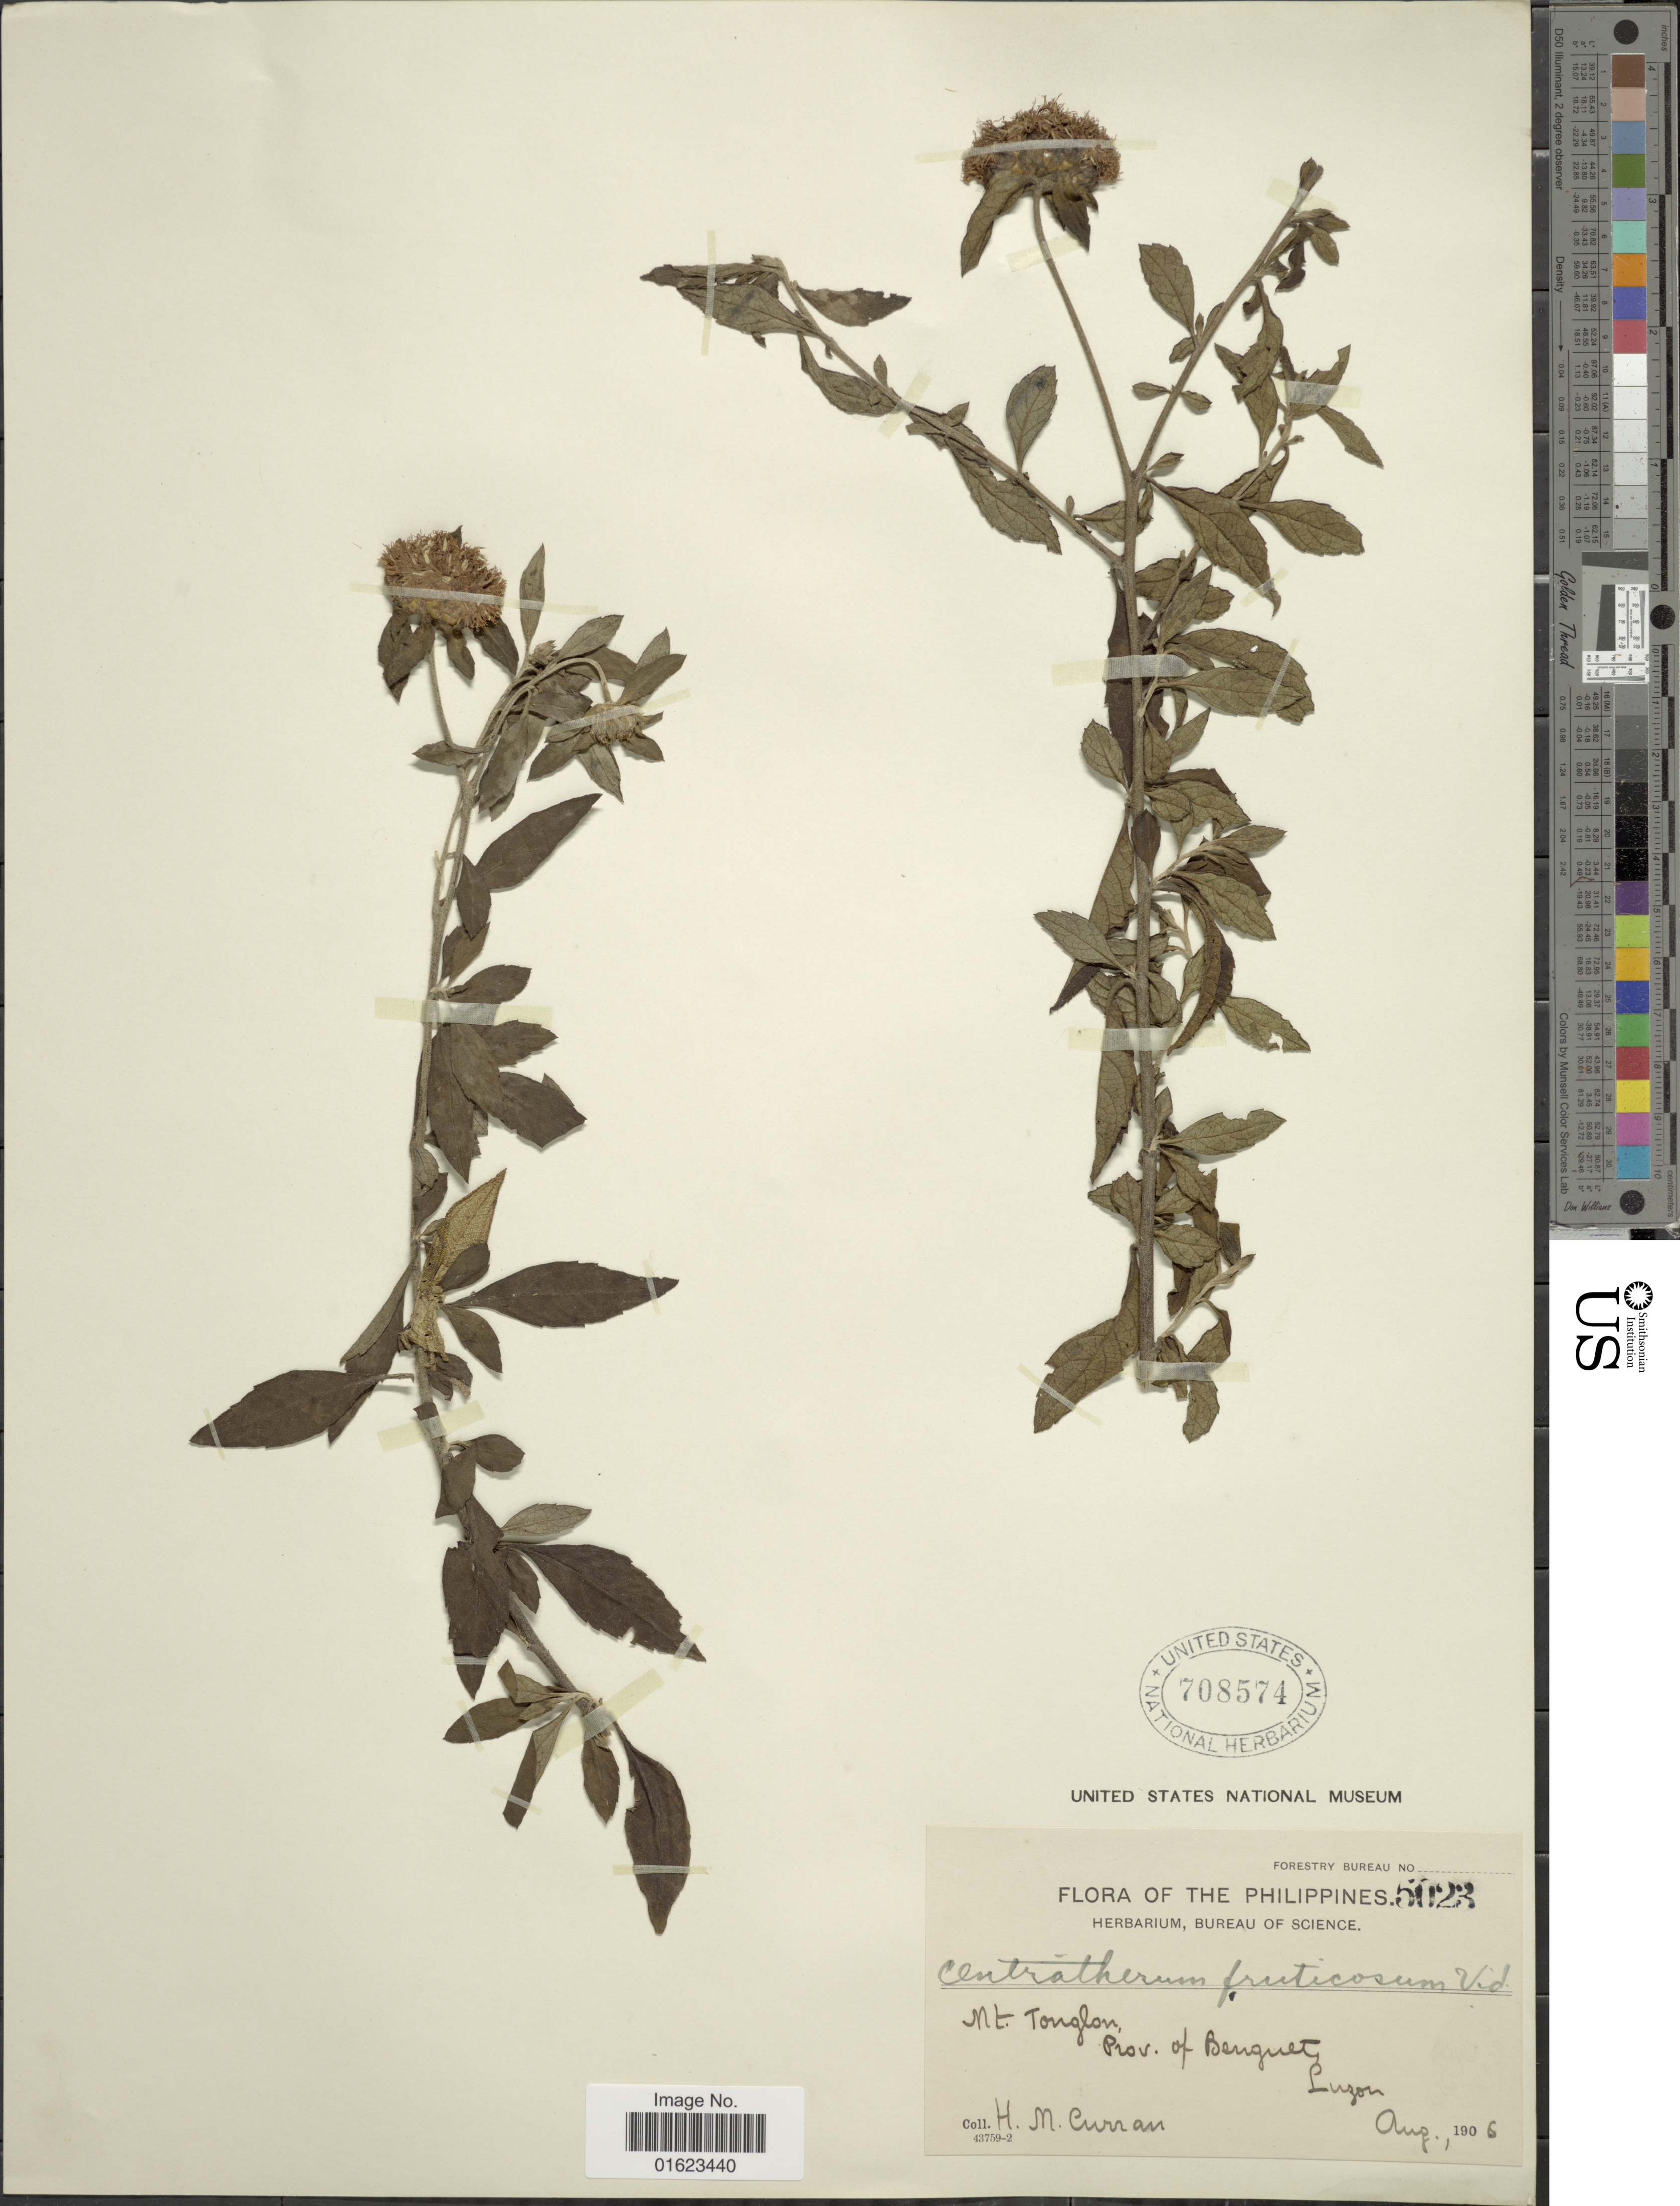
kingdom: Plantae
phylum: Tracheophyta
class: Magnoliopsida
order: Asterales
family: Asteraceae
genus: Centratherum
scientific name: Centratherum punctatum subsp. fruticosum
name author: (Elmer) K. Kirkman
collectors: H. M. Curran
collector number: Forestry Bureau 5023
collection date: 1906-08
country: Philippines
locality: Mt. Tonglon. Prov. of Benguet, Luzon.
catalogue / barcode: US 708574